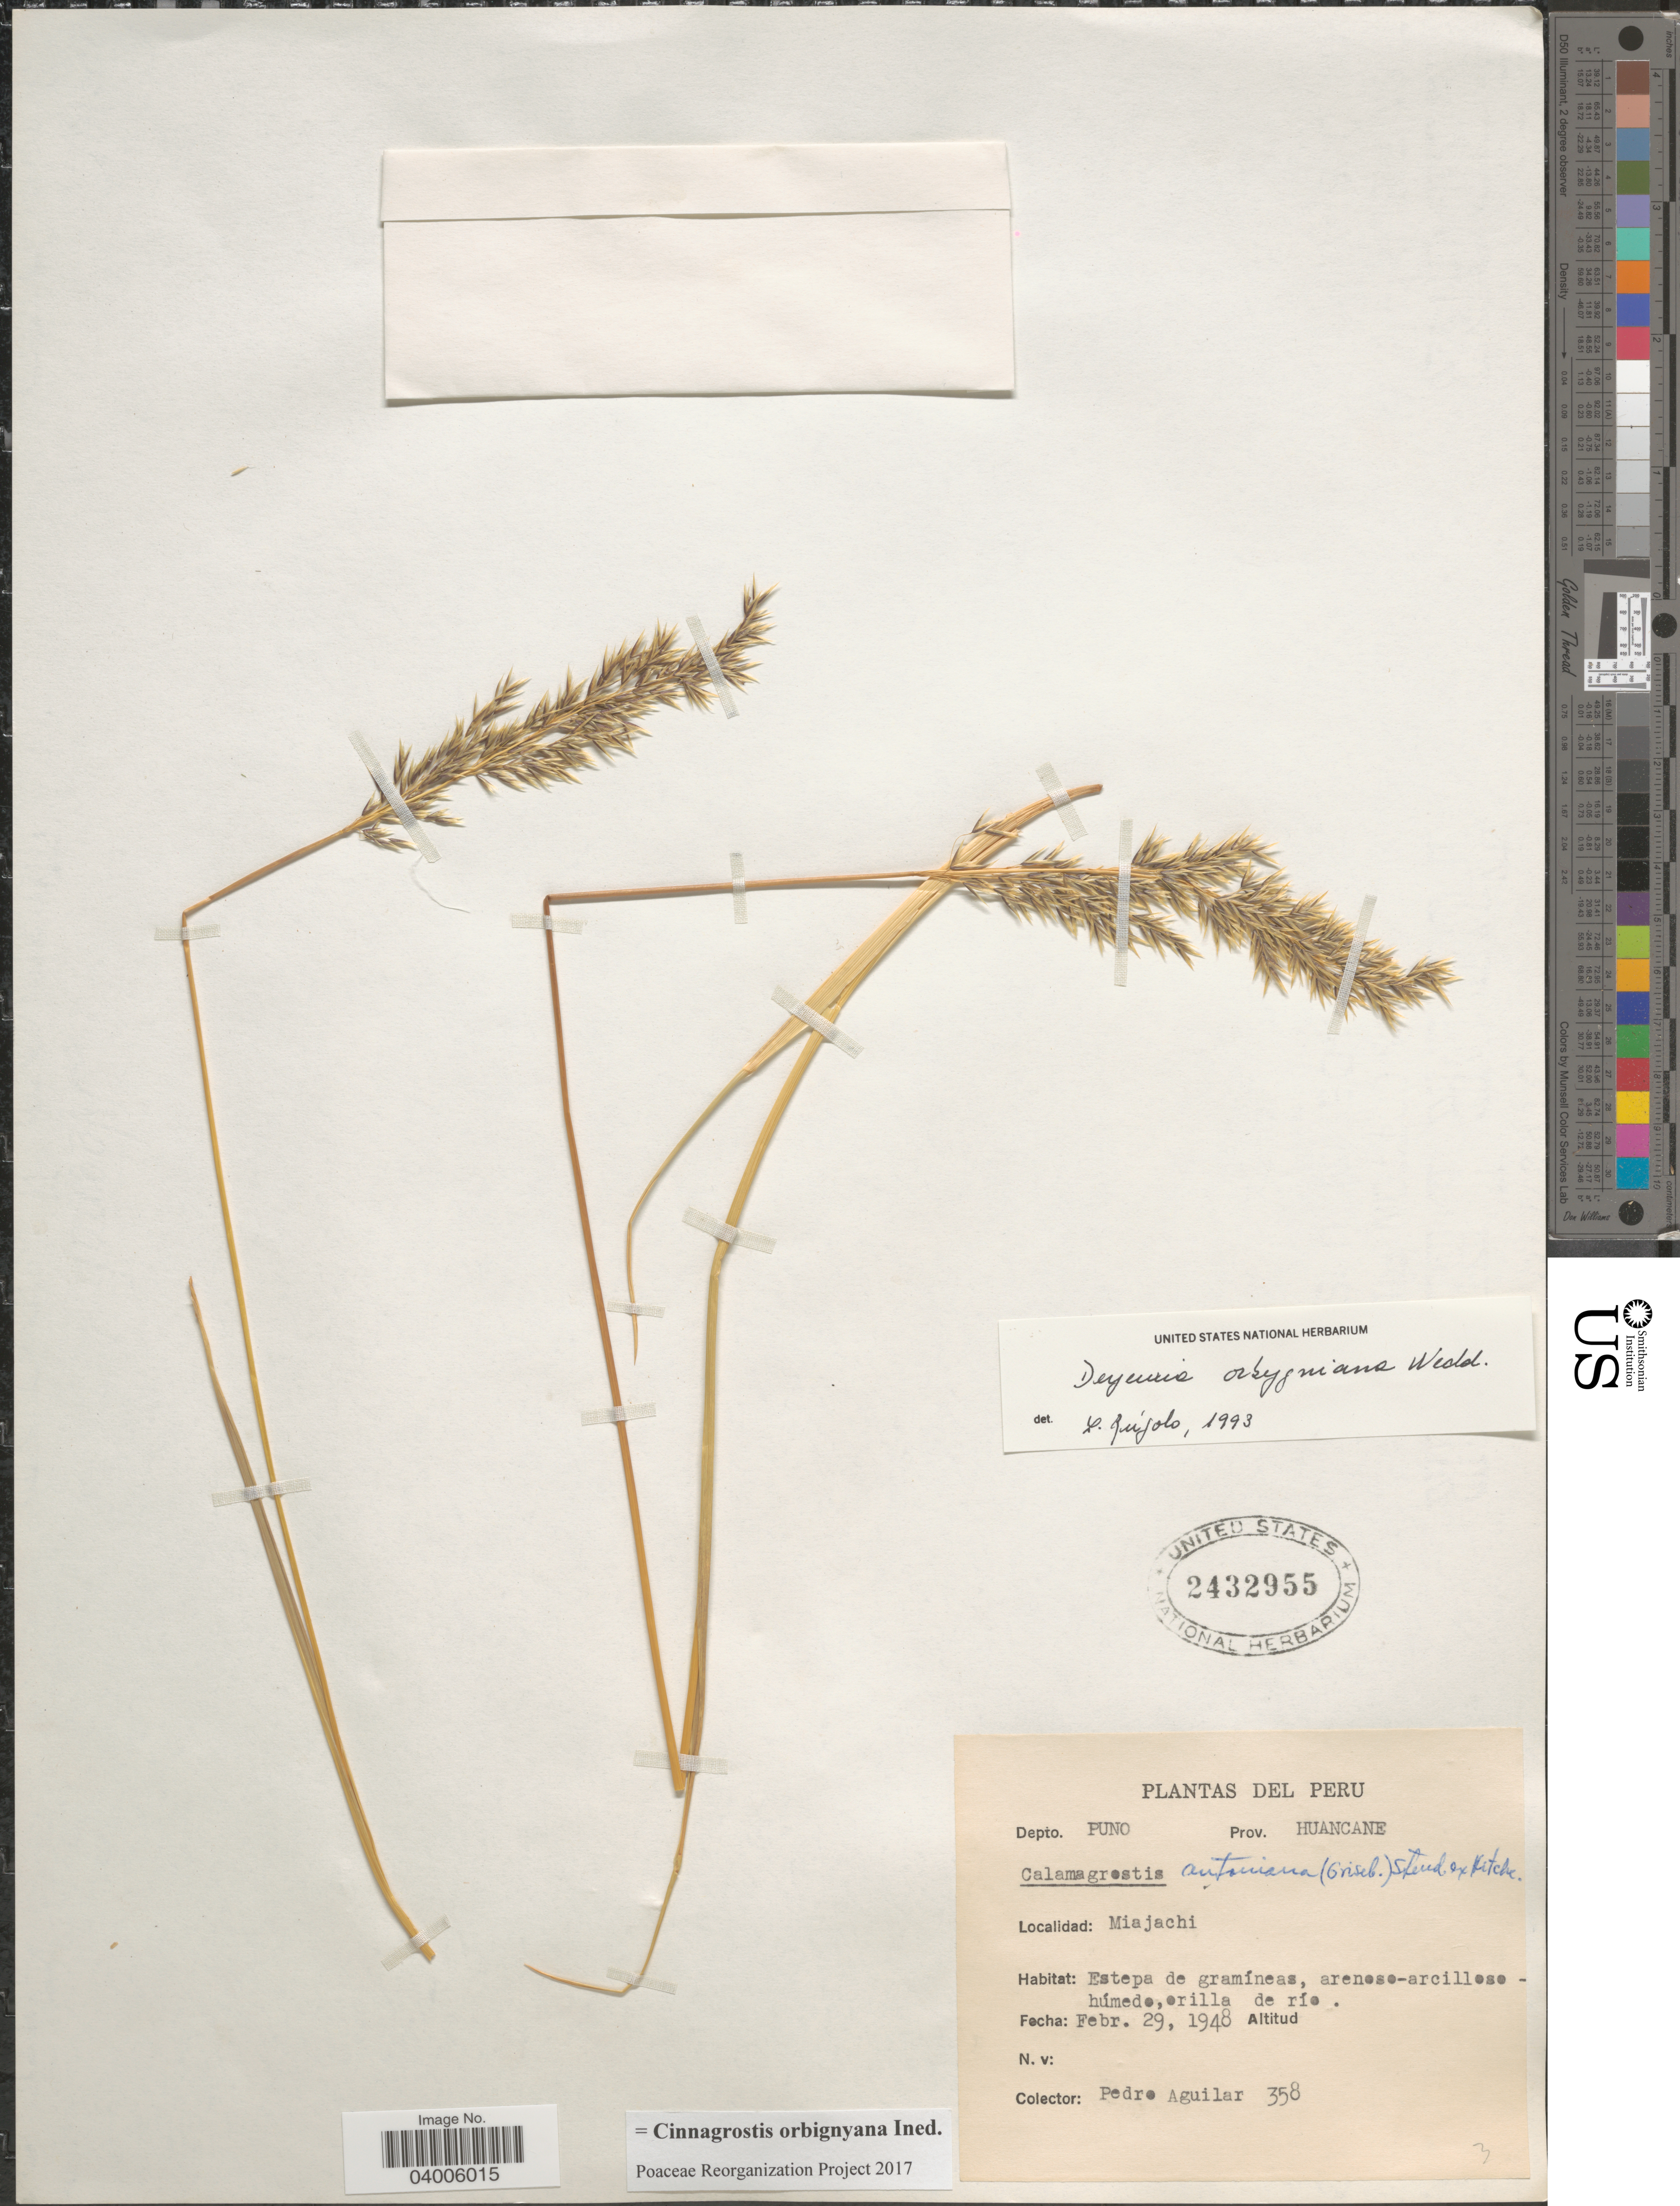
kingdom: Plantae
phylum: Tracheophyta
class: Liliopsida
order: Poales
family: Poaceae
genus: Cinnagrostis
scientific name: Cinnagrostis orbignyana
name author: (Wedd.) P.M. Peterson et al.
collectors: P. Aguilar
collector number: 358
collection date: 1948-02-29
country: Peru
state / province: Puno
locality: Depto. Puno. Prov. Huancane. Miajachi.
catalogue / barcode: US 2432955